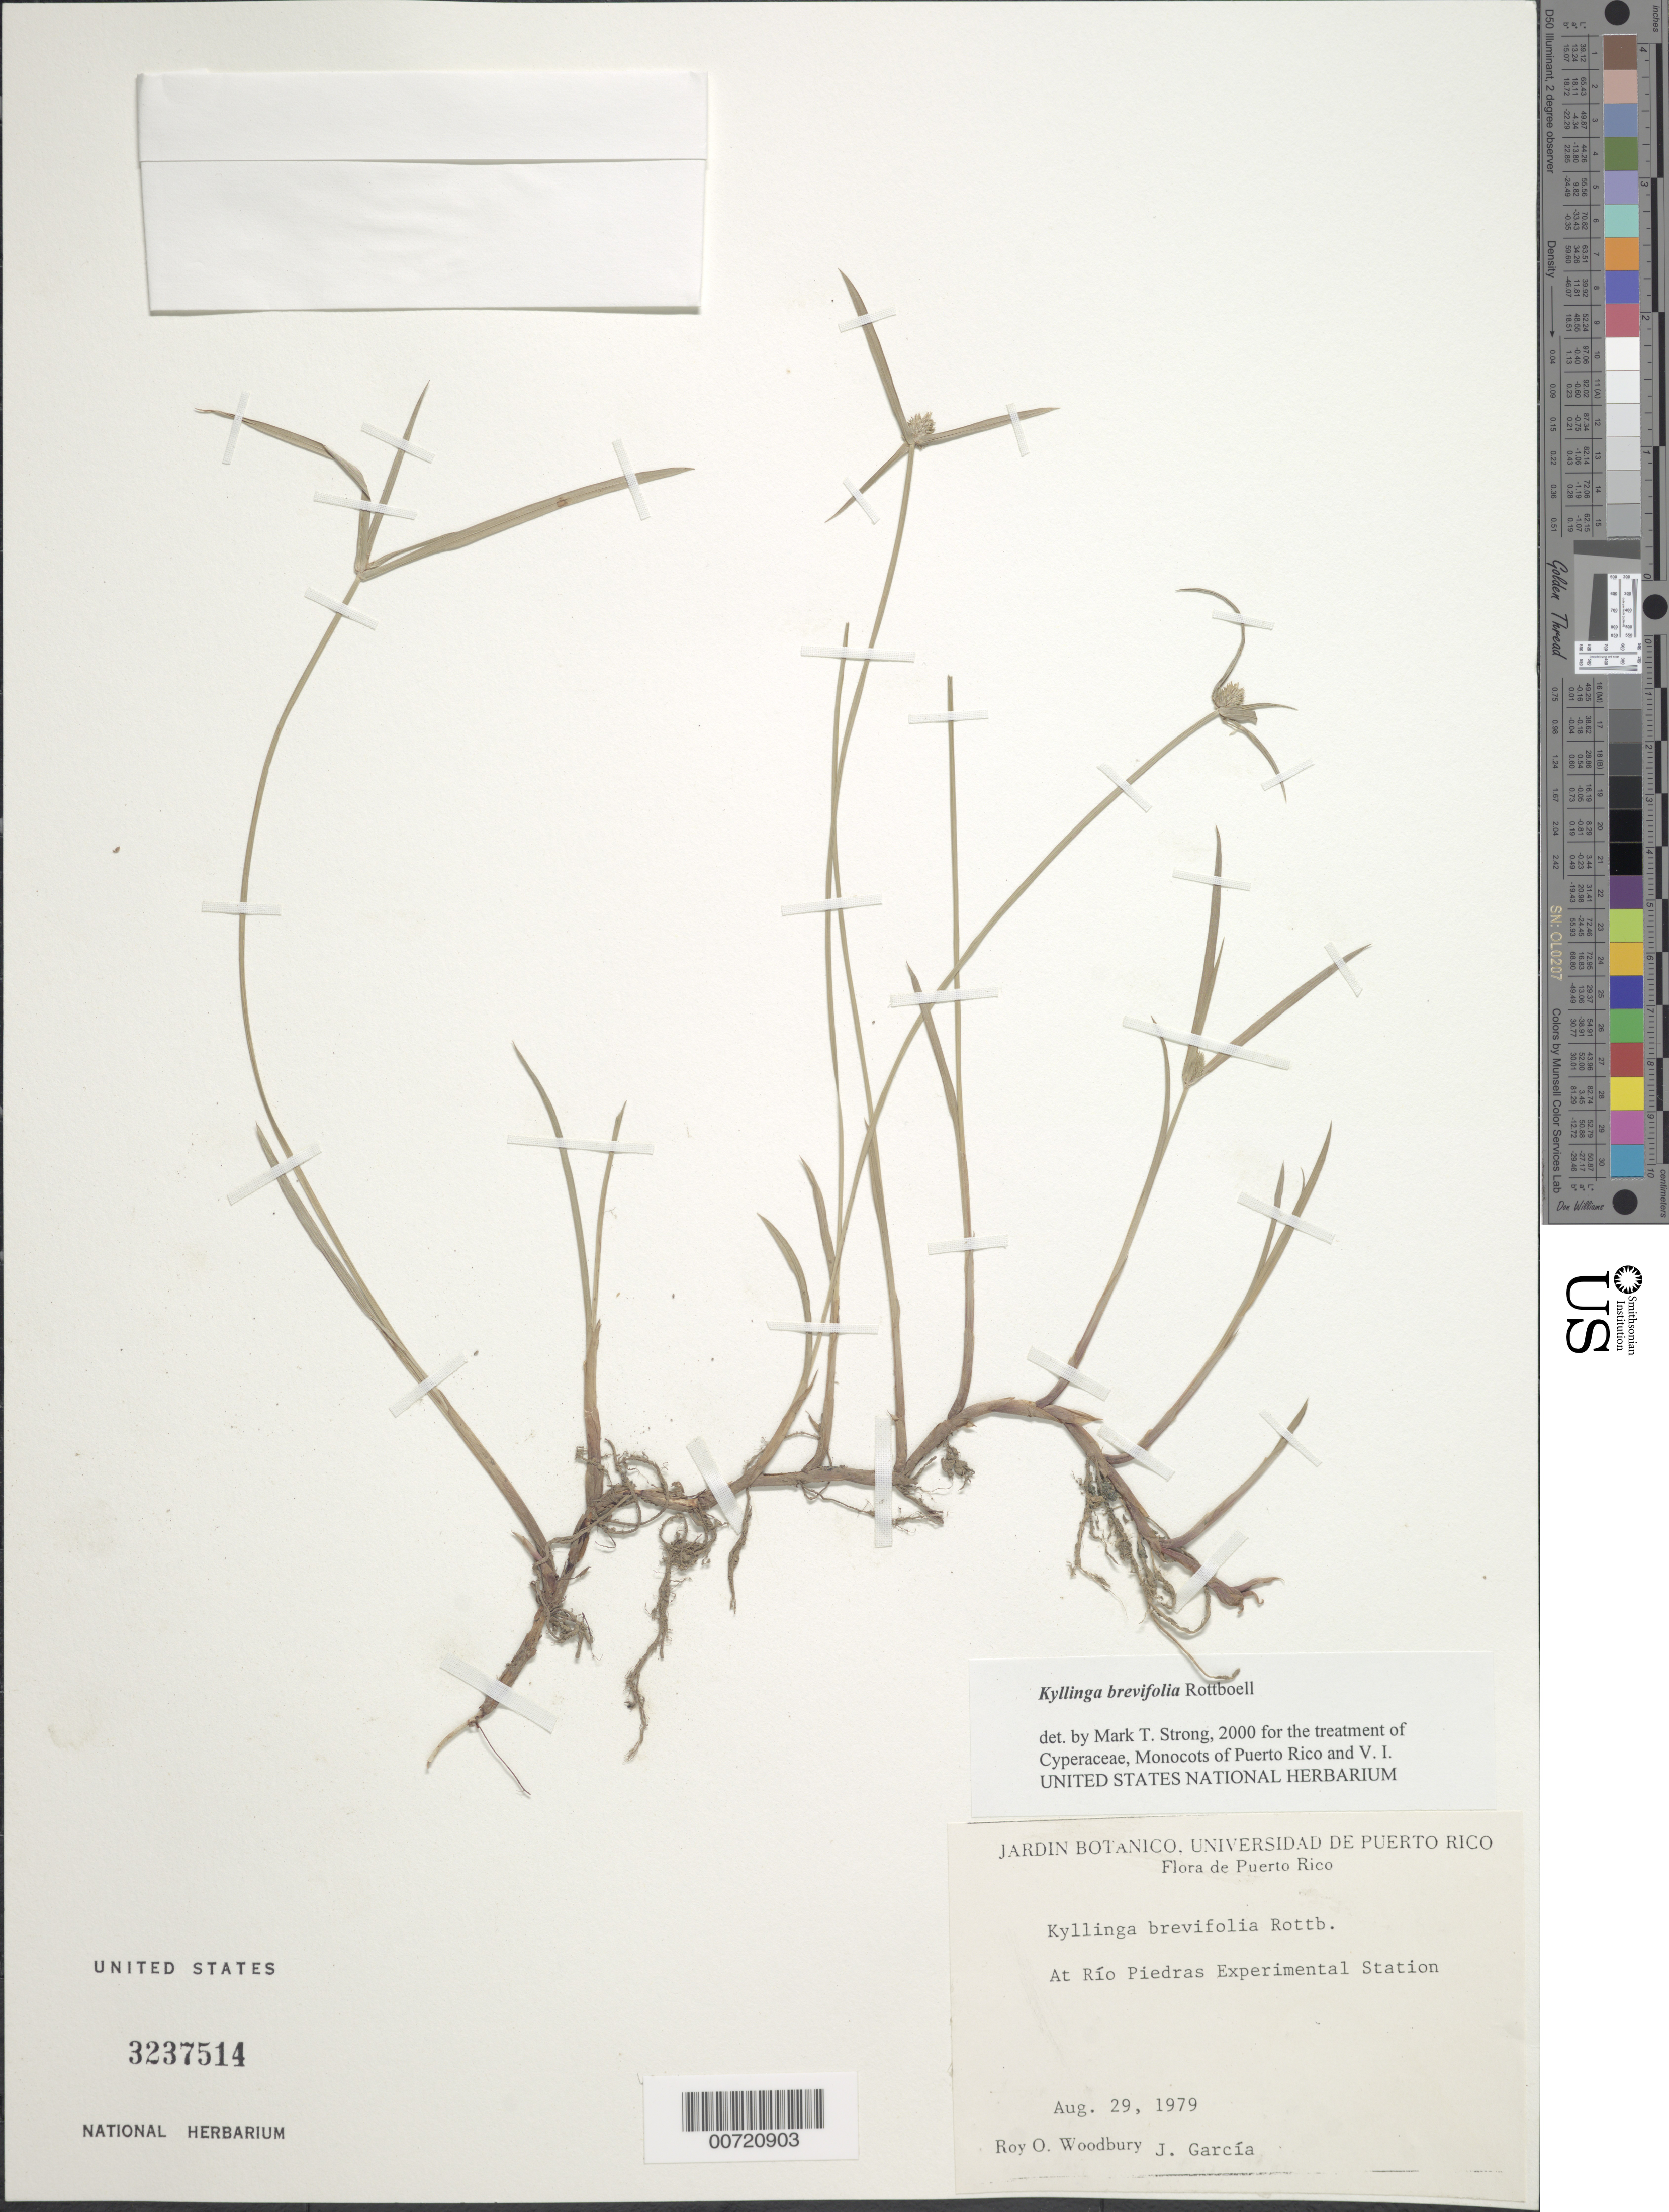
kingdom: Plantae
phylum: Tracheophyta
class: Liliopsida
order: Poales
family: Cyperaceae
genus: Cyperus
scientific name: Cyperus brevifolius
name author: (Rottb.) Hassk.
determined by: Strong, M. T., (US), Smithsonian Institution - National Museum of Natural History (UNITED STATES)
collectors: R. O. Woodbury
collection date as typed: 29 Aug 1979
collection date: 1979-08-29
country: Puerto Rico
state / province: San Juan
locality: At Rio Piedras Experimantal Station.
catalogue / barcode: US 3237514